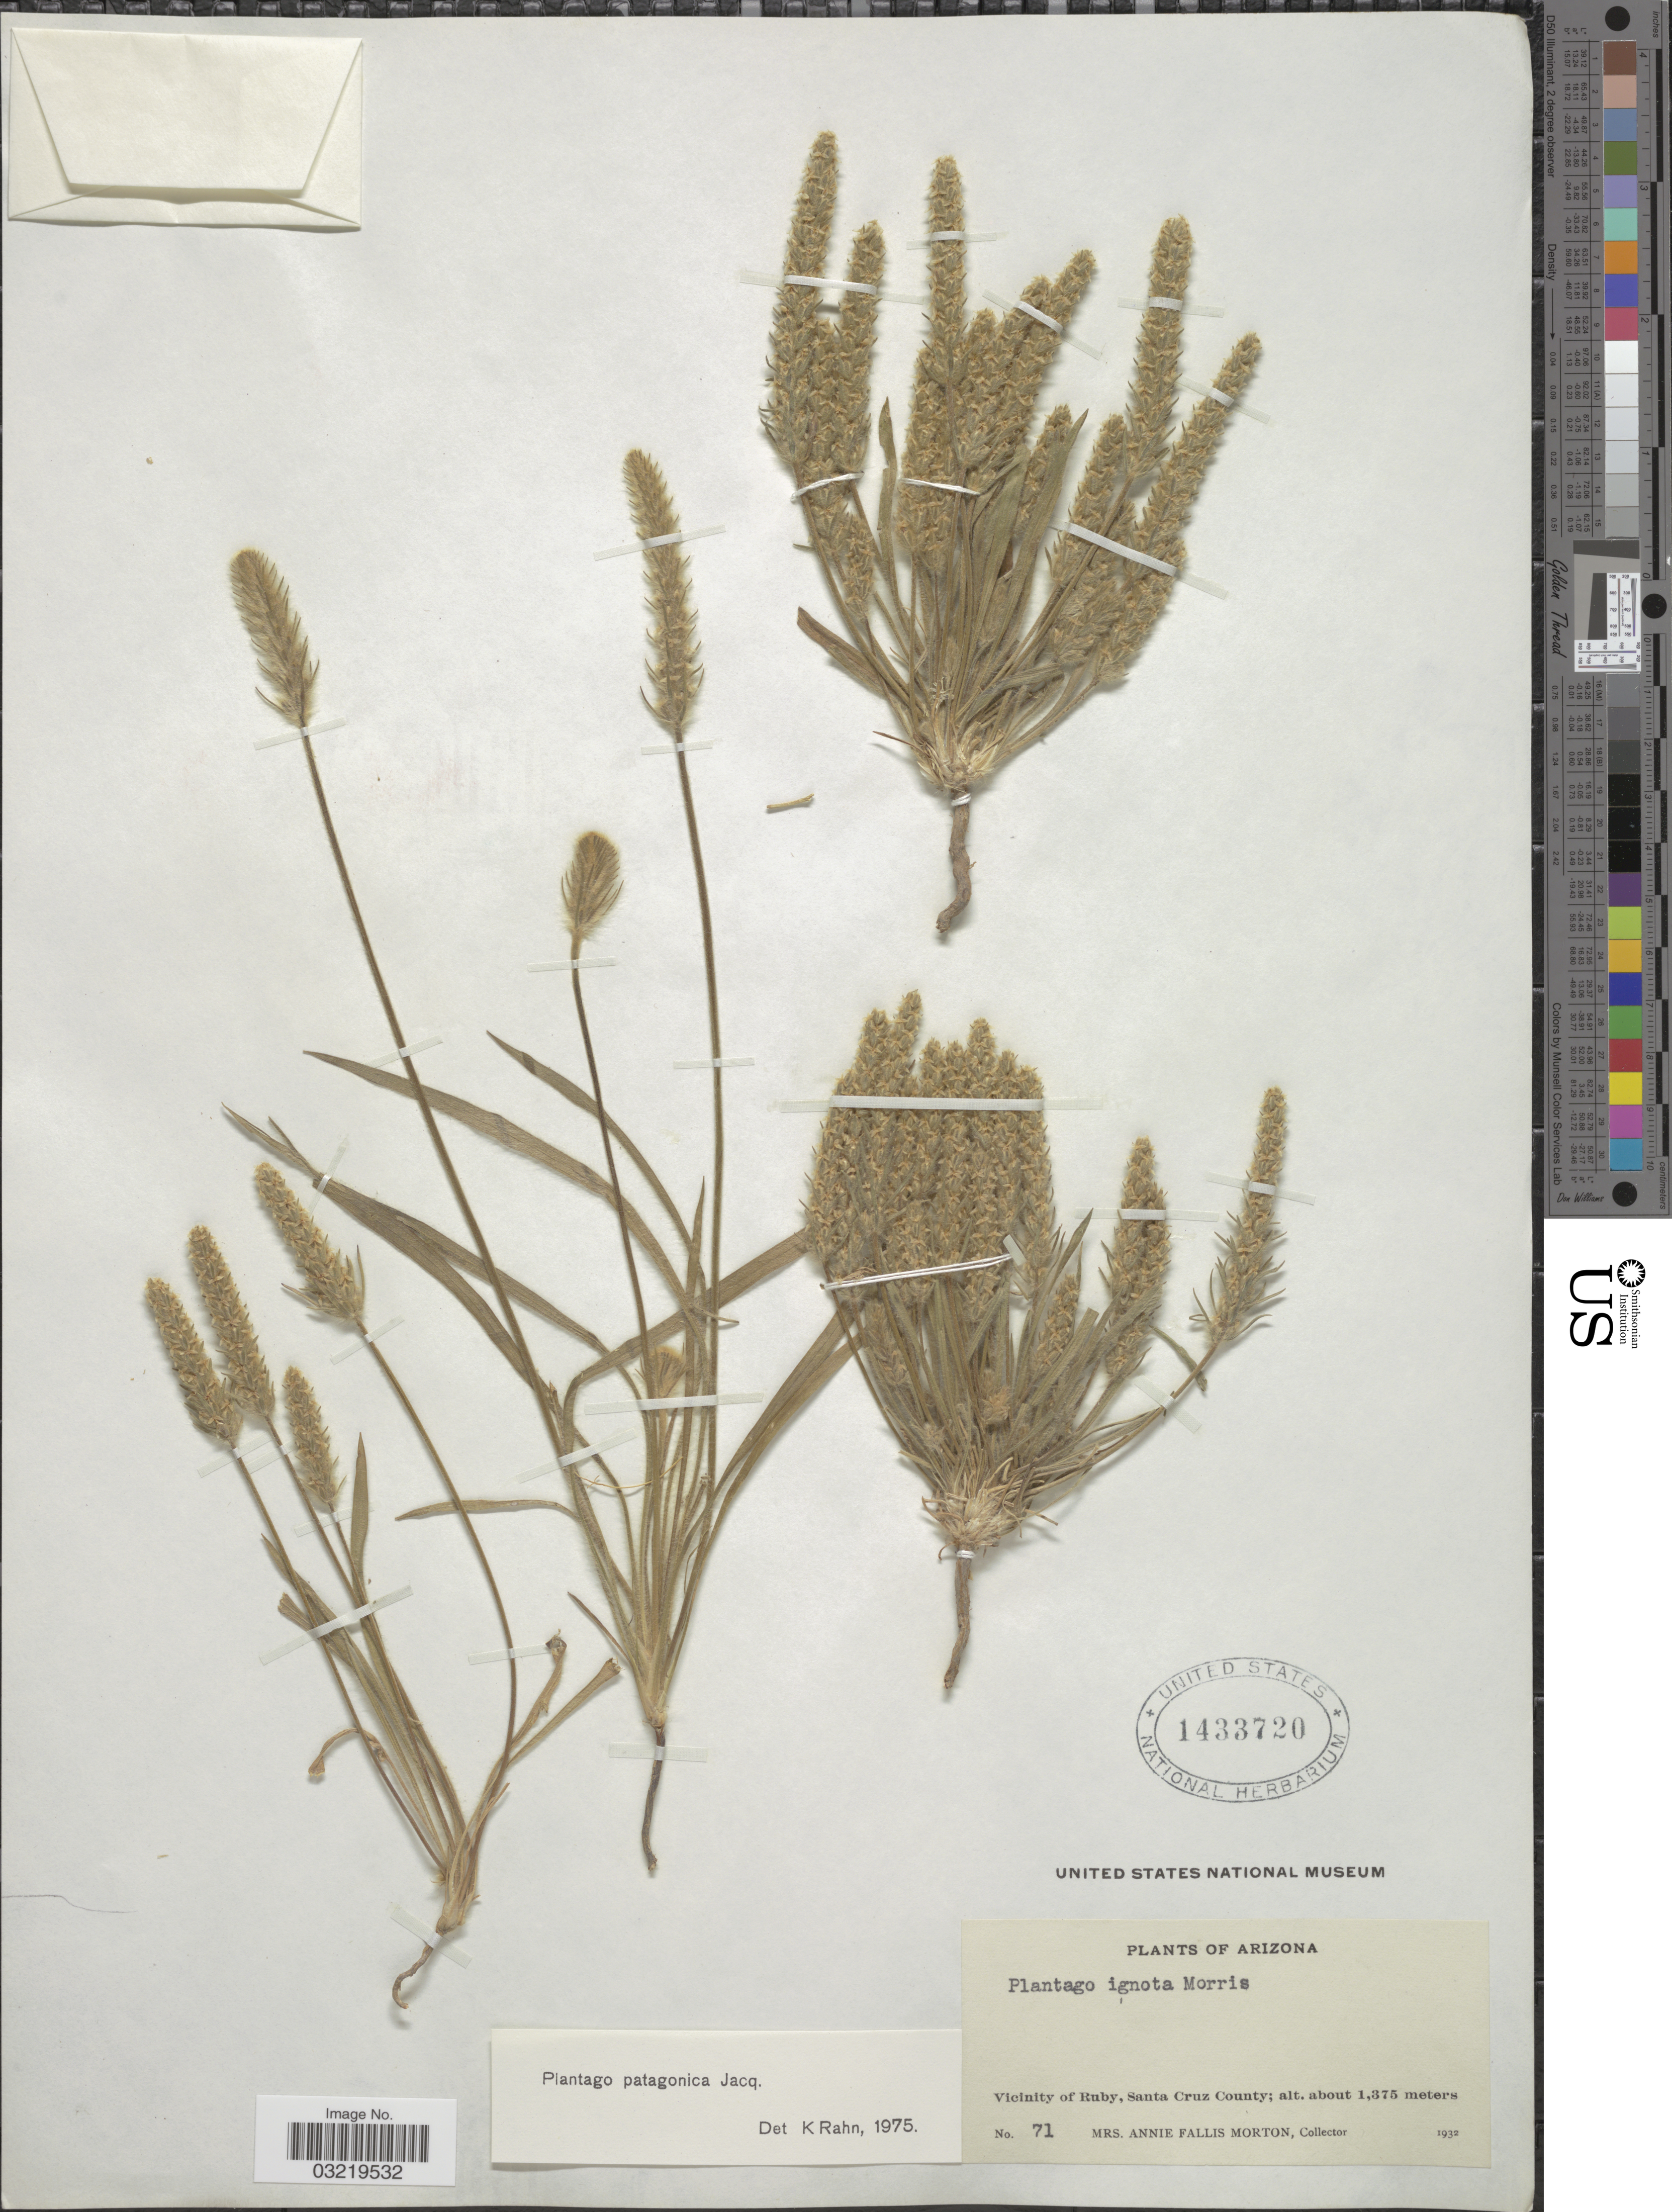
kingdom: Plantae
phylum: Tracheophyta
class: Magnoliopsida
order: Lamiales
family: Plantaginaceae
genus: Plantago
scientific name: Plantago patagonica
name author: Jacq.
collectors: A. F. Morton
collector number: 71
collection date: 1932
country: United States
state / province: Arizona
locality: Vicinity of Ruby, Santa Cruz County.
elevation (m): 1375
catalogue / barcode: US 1433720